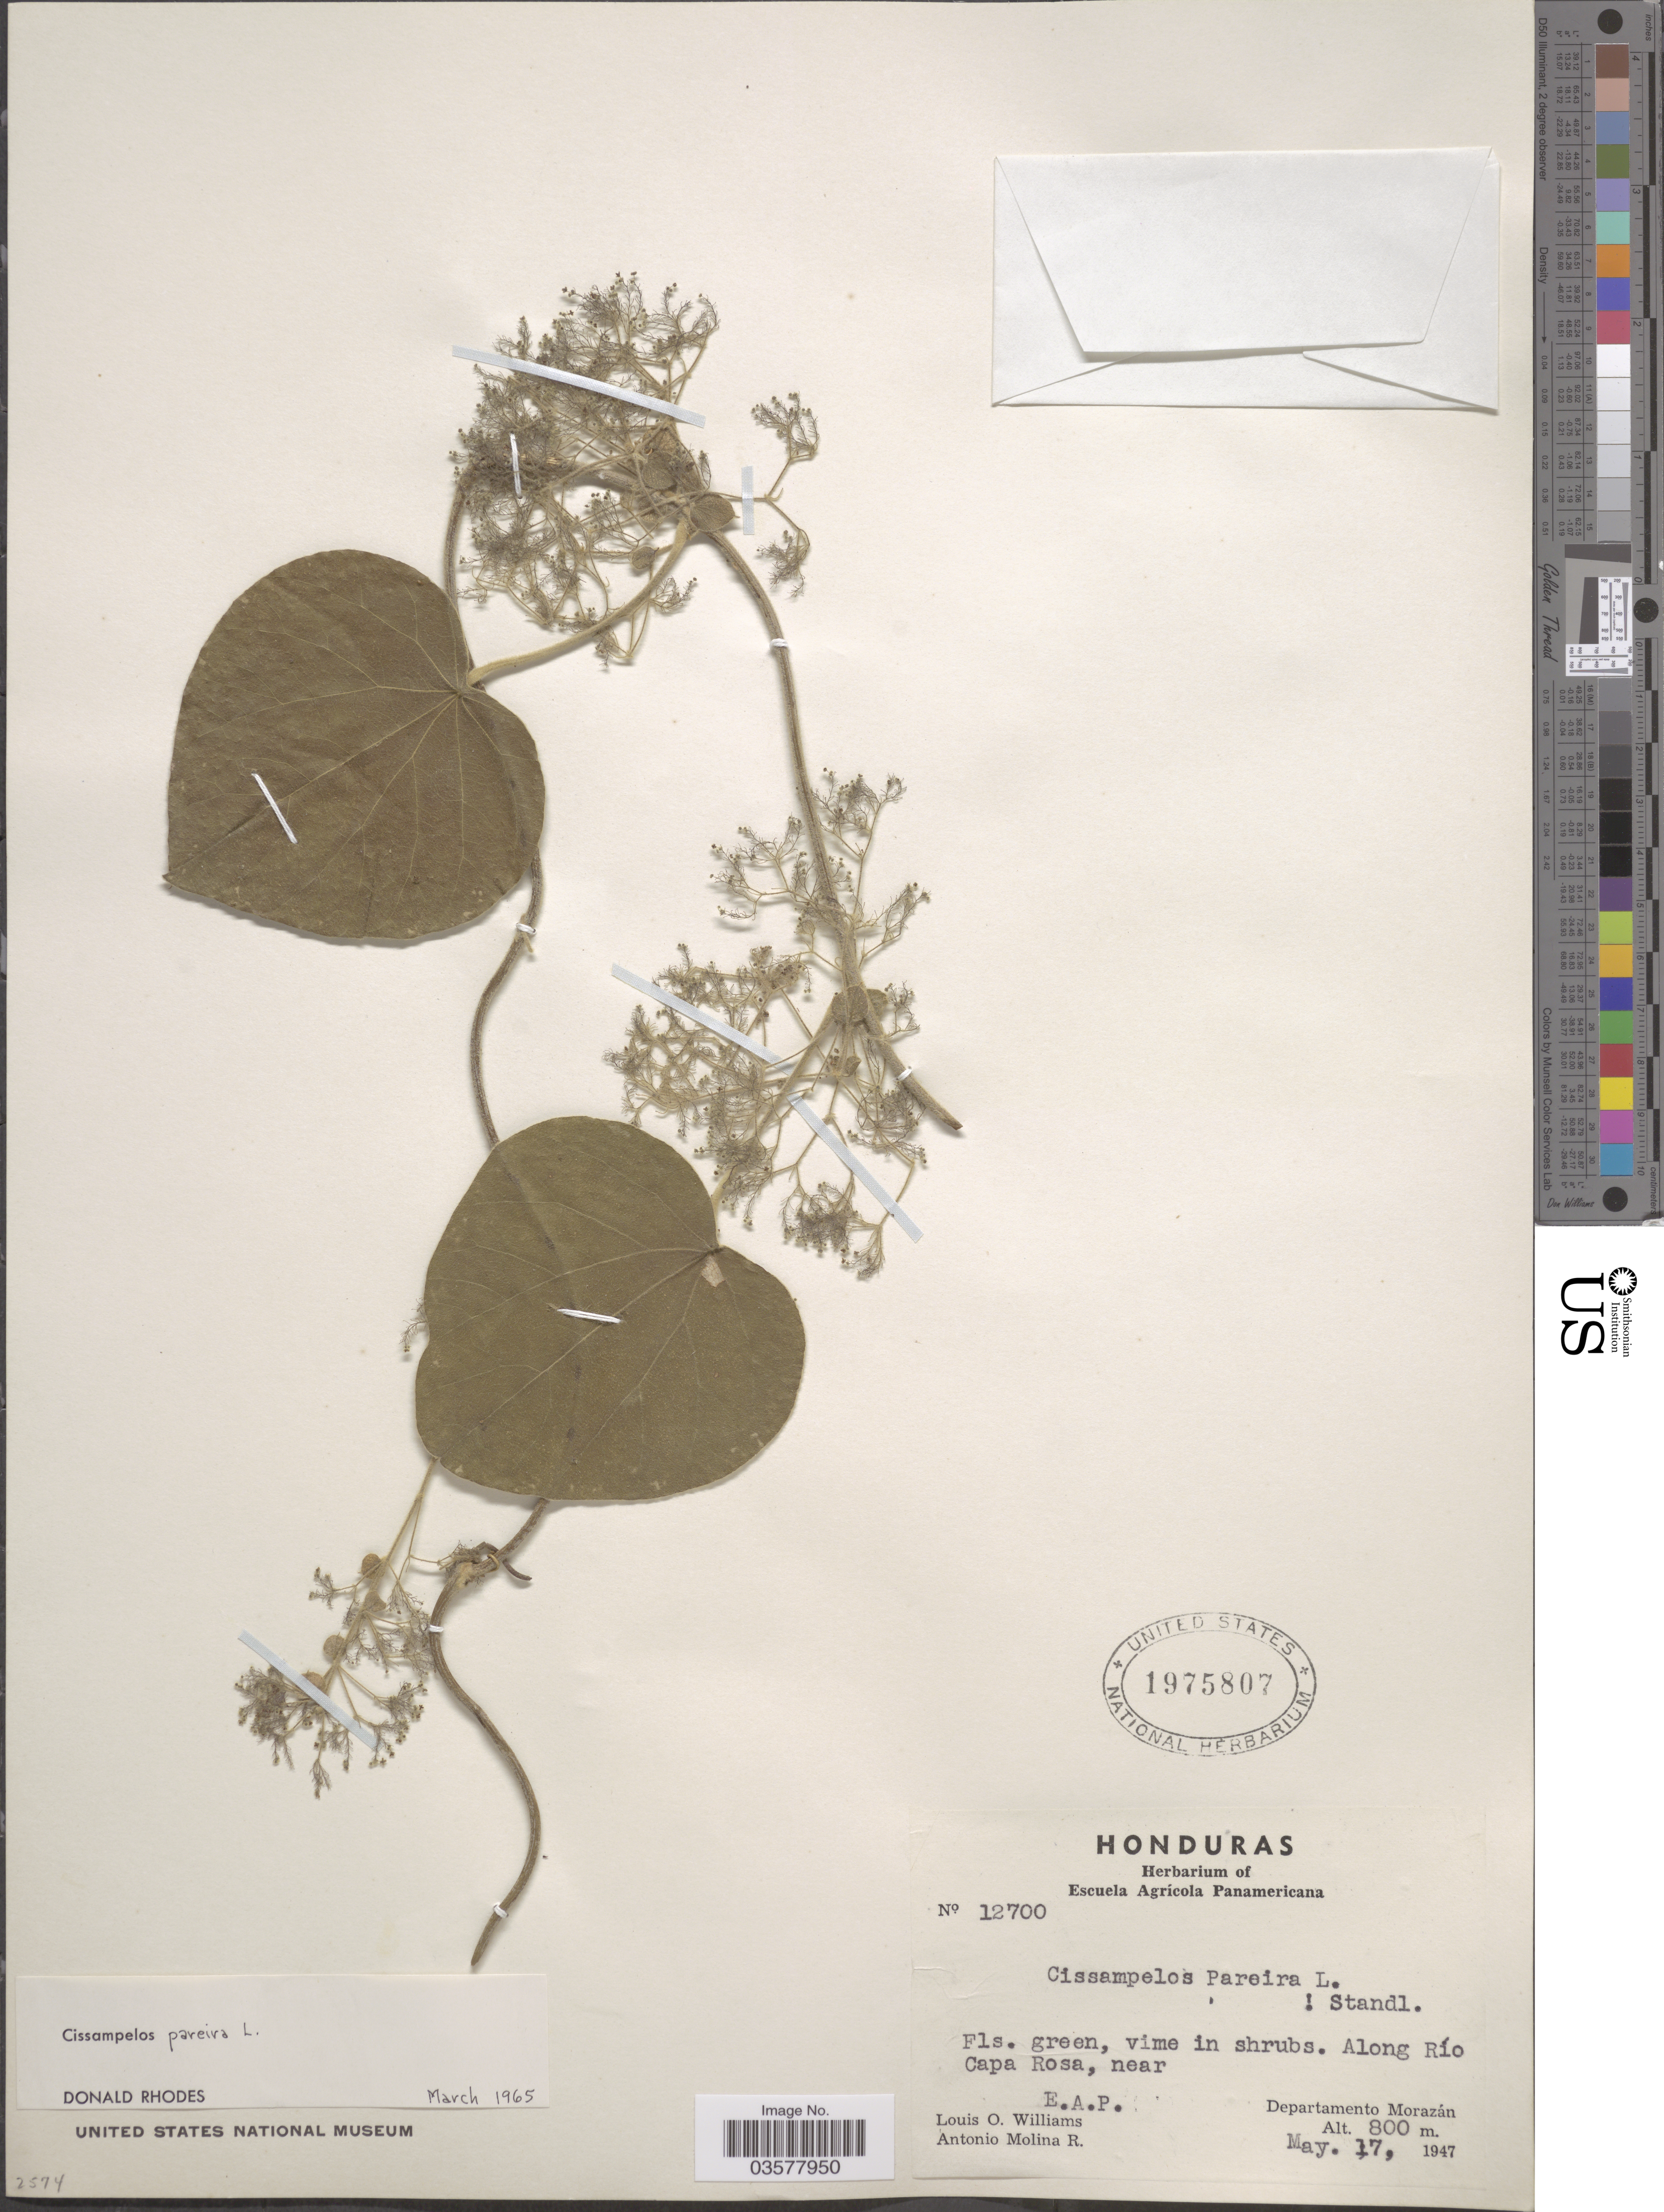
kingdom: Plantae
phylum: Tracheophyta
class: Magnoliopsida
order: Ranunculales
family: Menispermaceae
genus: Cissampelos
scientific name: Cissampelos pareira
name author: L.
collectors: L. O. Williams & A. Molina R.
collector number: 12700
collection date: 1947-05-17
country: Honduras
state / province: Fco. Morazán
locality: Along Río Capa Rosa, near A. A. P. Departamento Morazán.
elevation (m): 800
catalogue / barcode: US 1975807